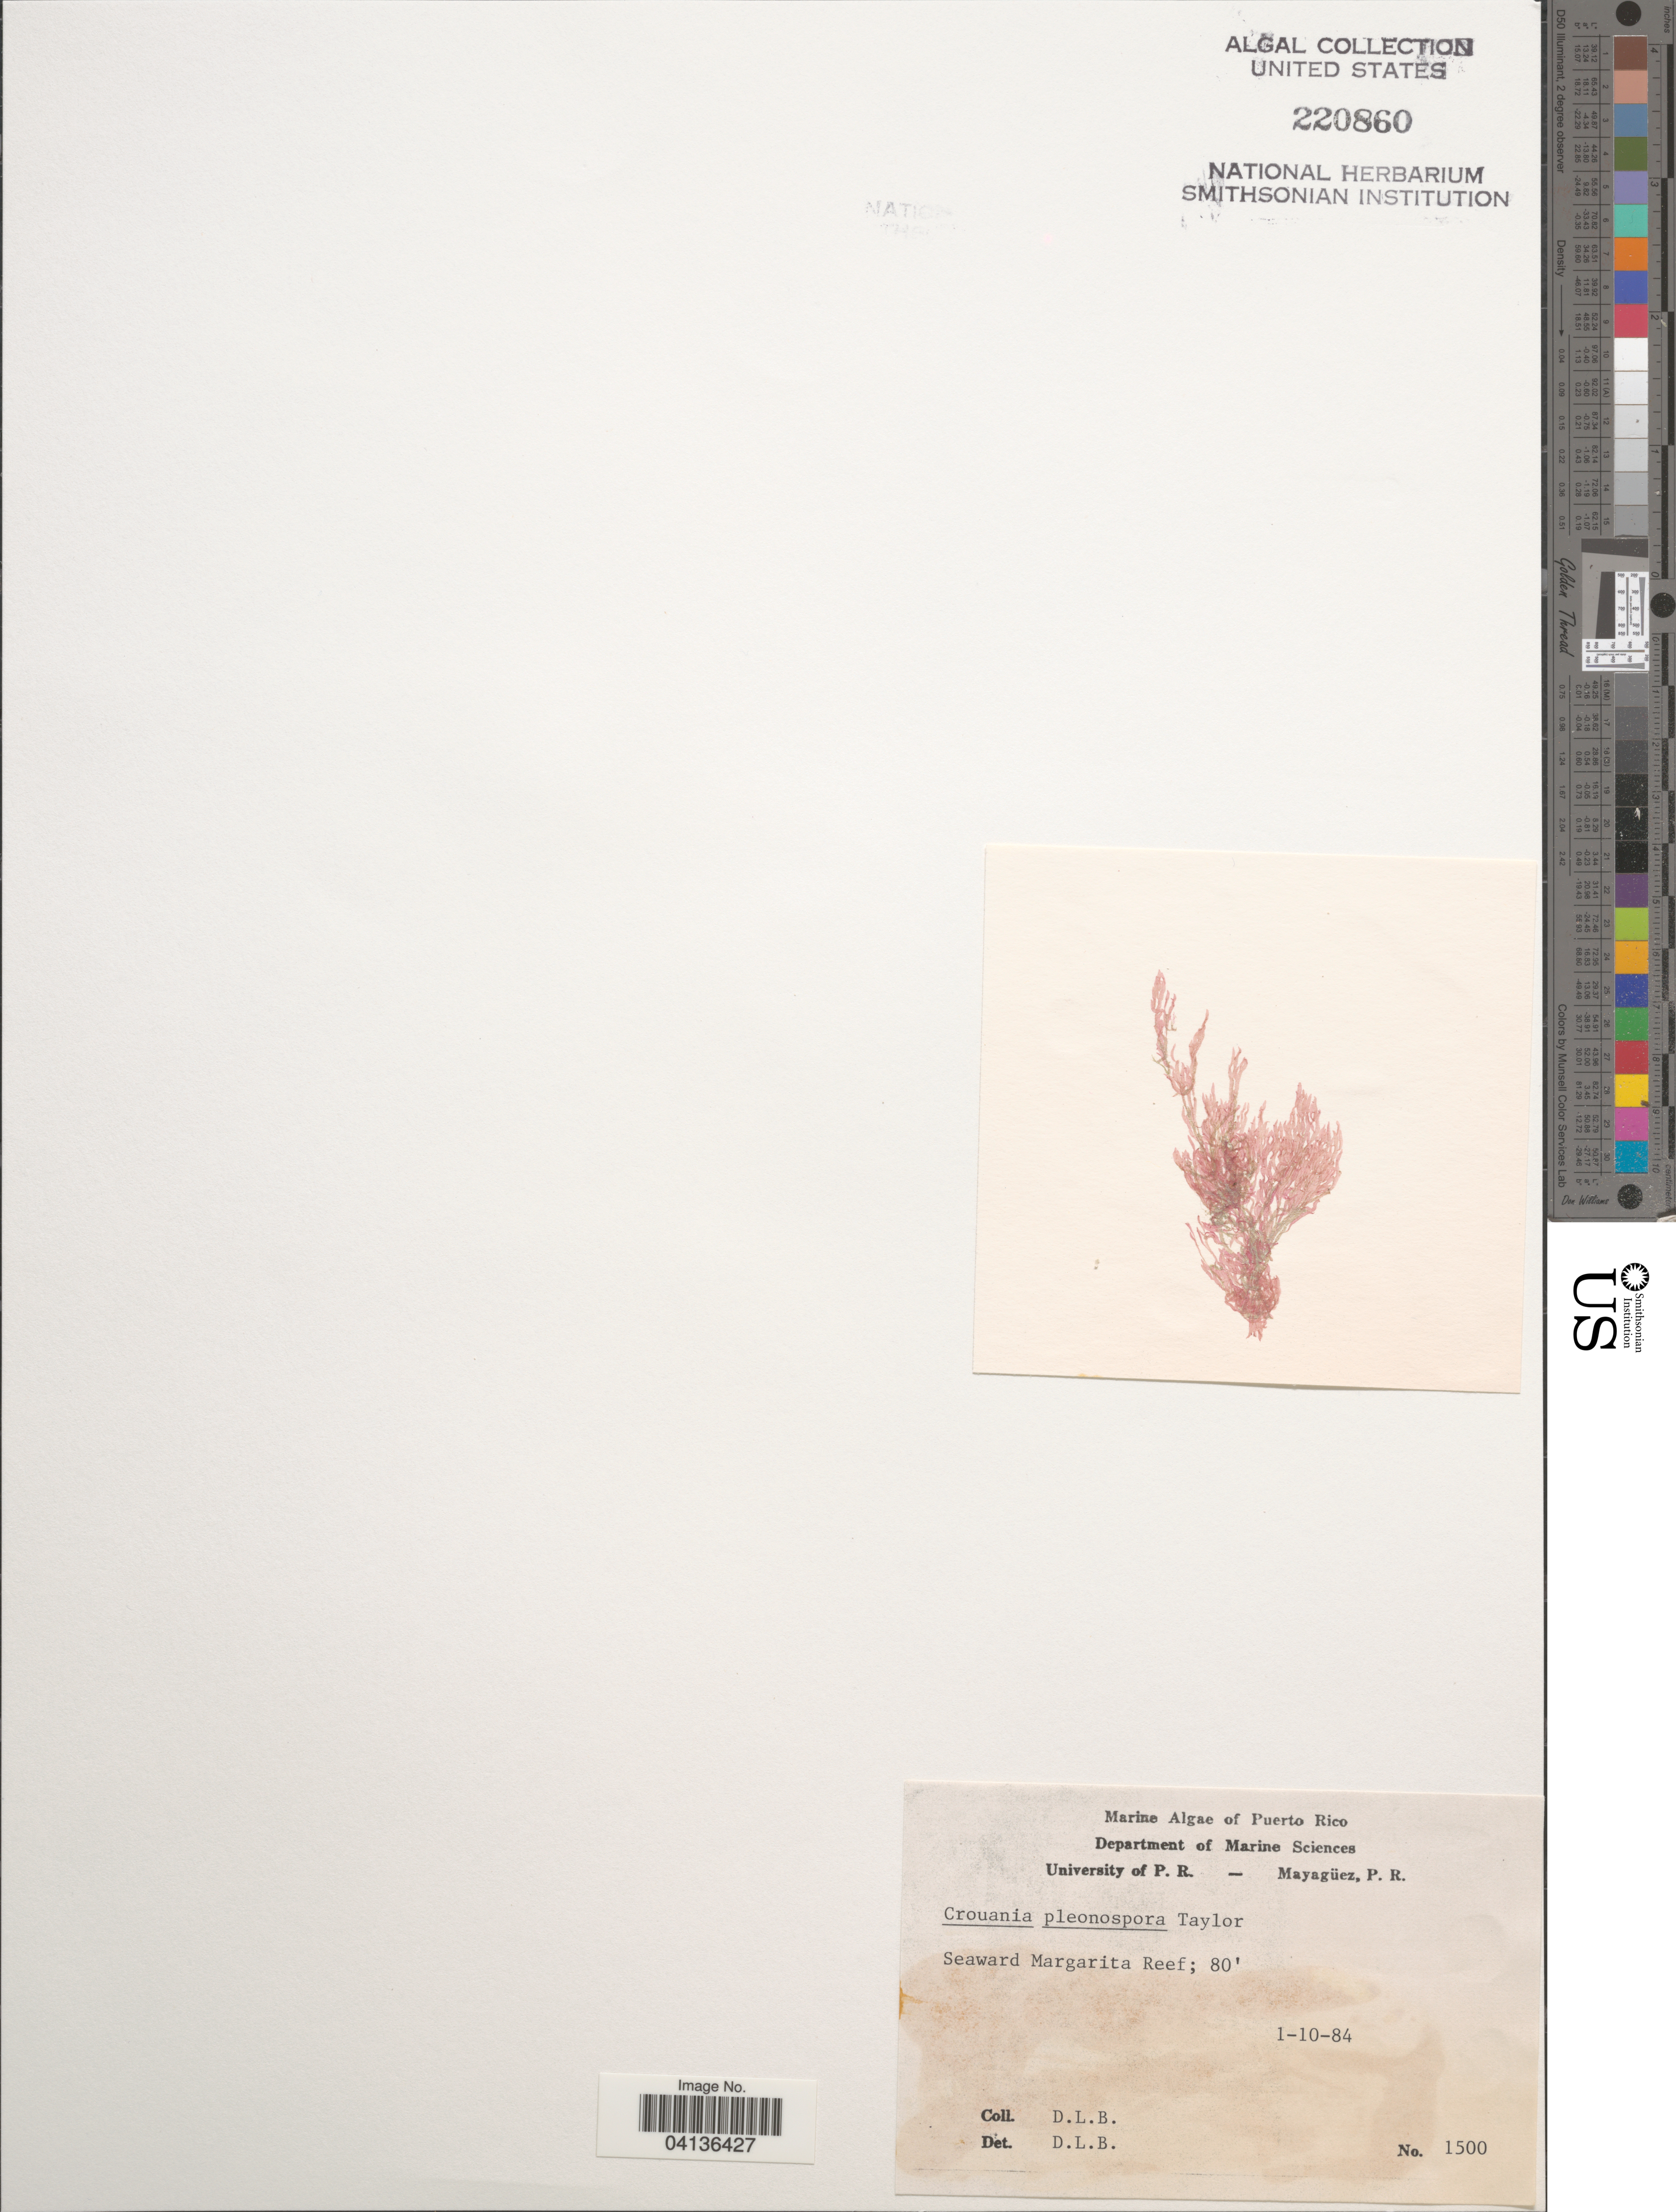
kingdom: Plantae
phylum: Rhodophyta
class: Florideophyceae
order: Ceramiales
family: Callithamniaceae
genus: Crouania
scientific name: Crouania pleonospora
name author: W.R. Taylor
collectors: D. L. B.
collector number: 1500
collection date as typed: Transcribed d/m/y: 1/10/84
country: Puerto Rico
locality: Seaward Margarita Reef.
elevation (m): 24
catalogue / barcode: US 220860